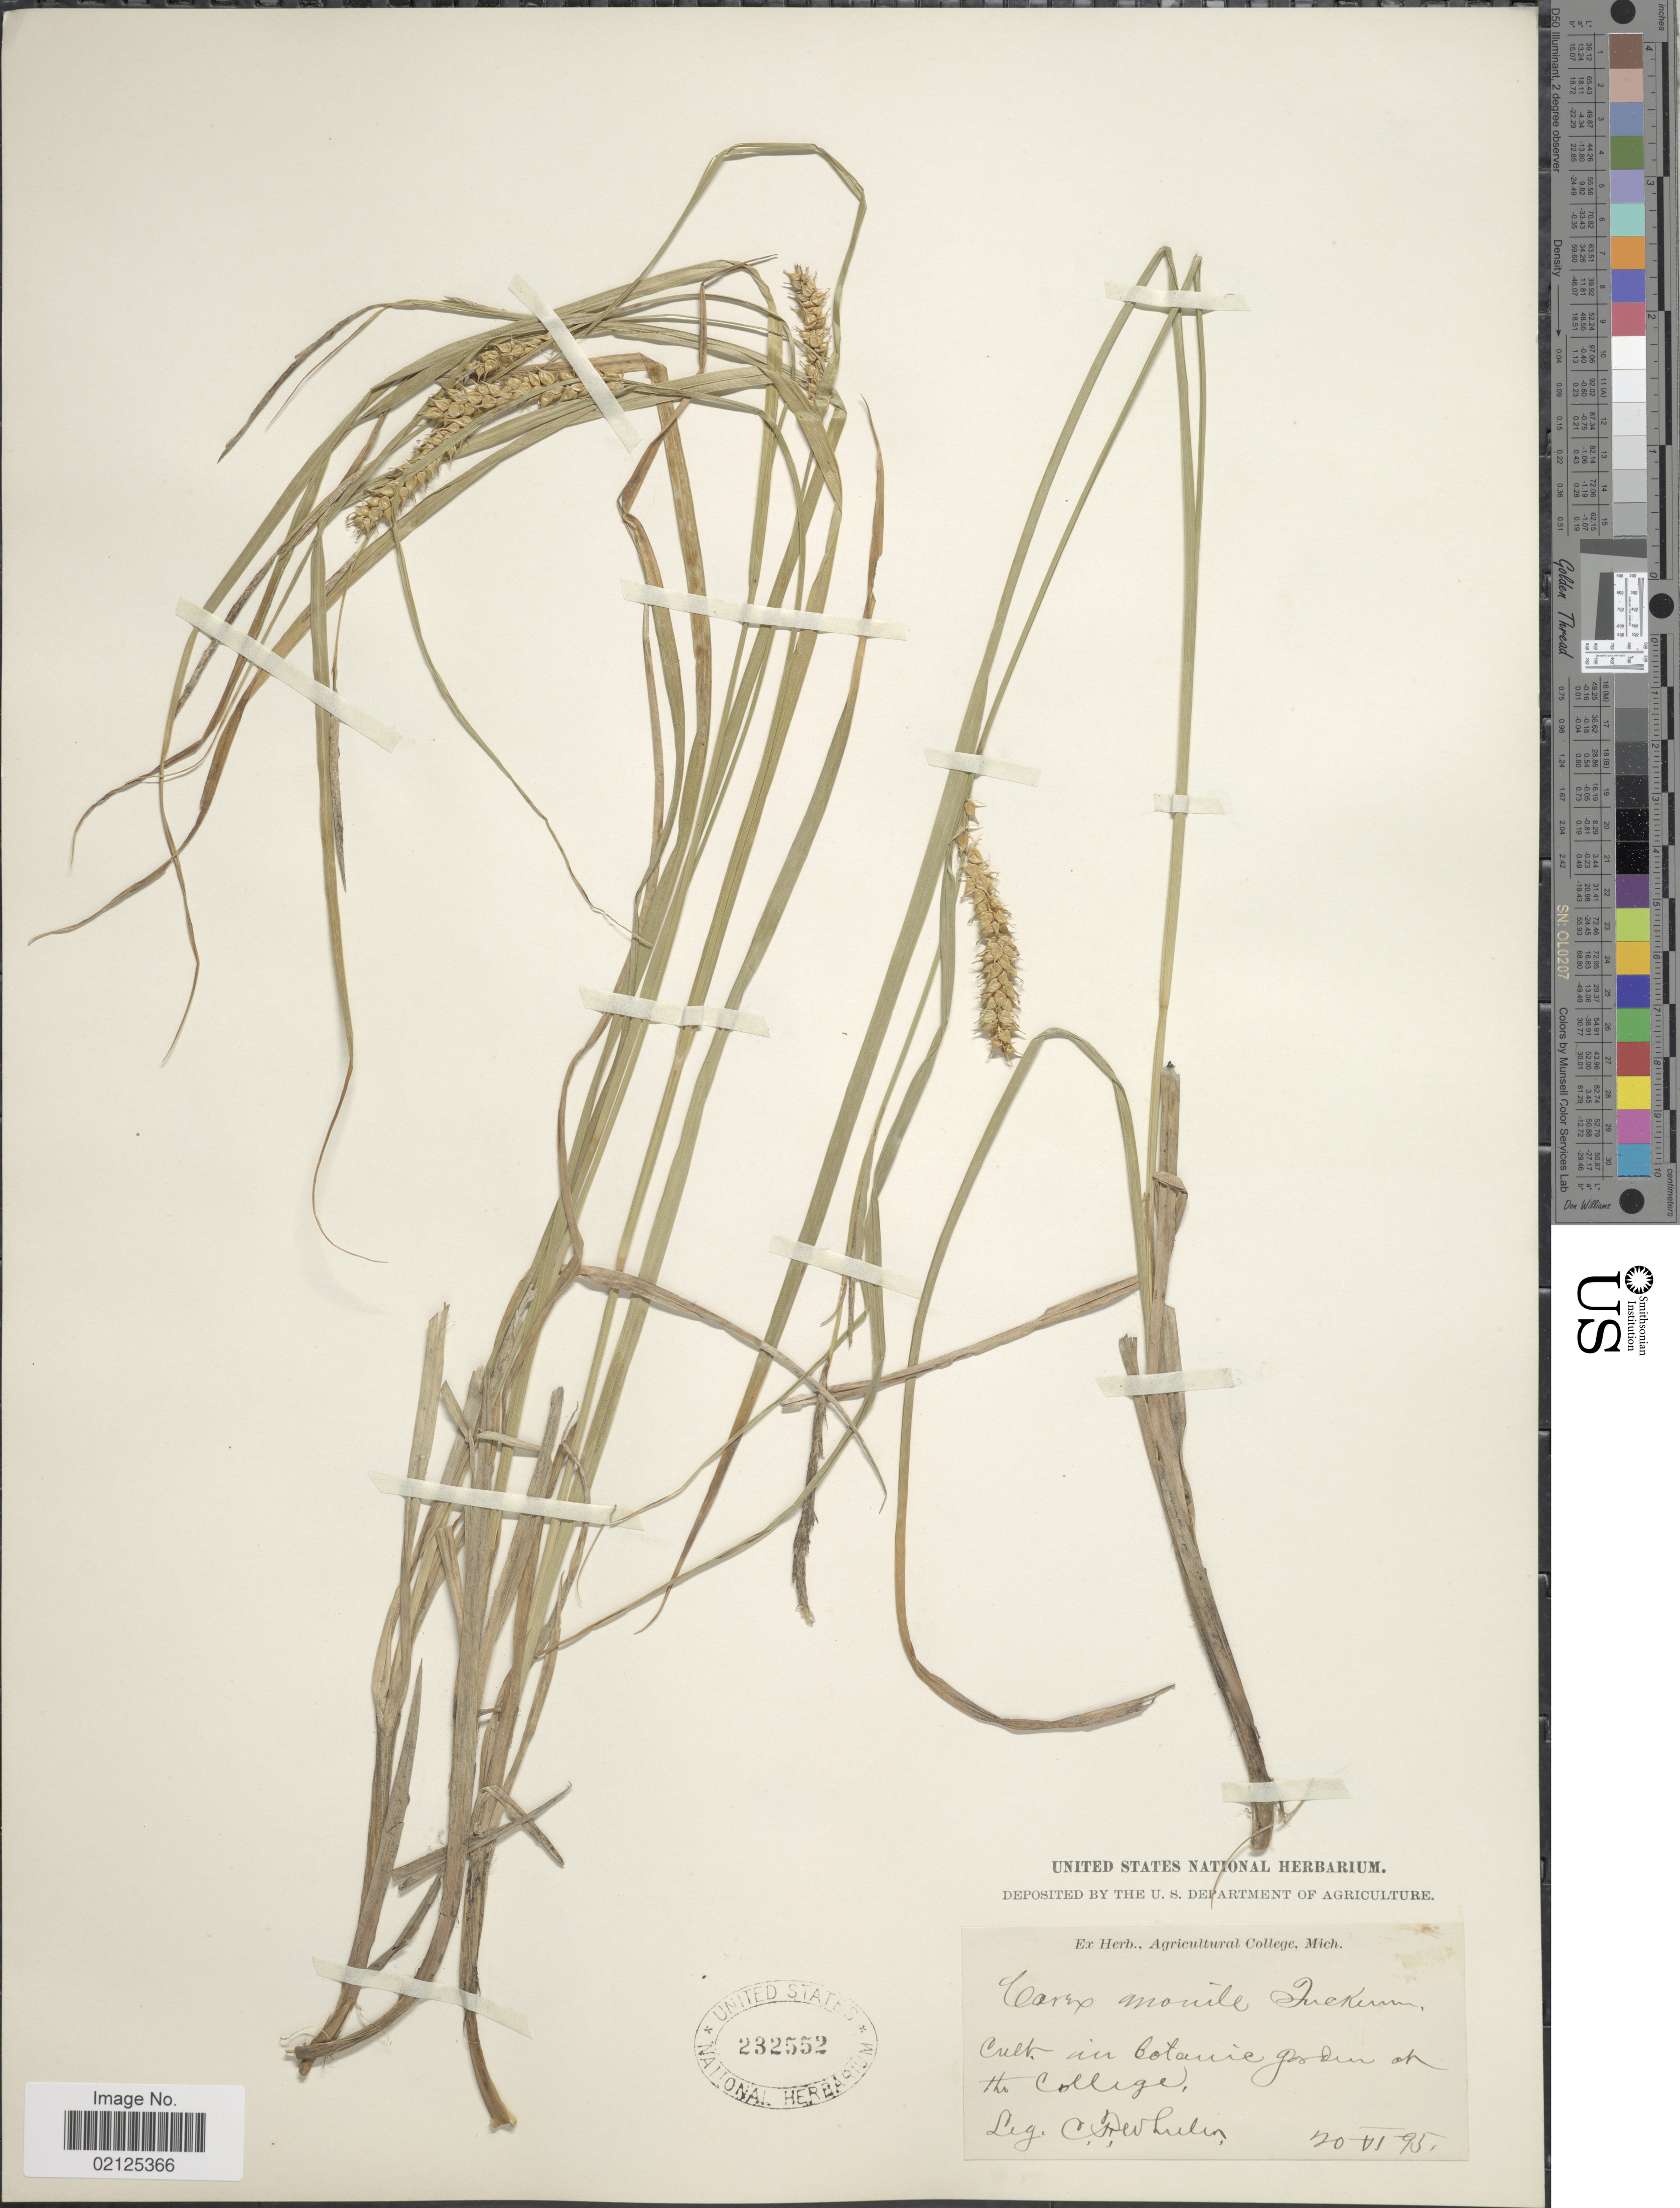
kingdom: Plantae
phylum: Tracheophyta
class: Liliopsida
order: Poales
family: Cyperaceae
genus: Carex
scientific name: Carex vesicaria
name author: L.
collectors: C. Wheeler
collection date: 1895-06-20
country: United States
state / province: Michigan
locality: Cult. in botanic garden at the College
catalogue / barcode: US 232552